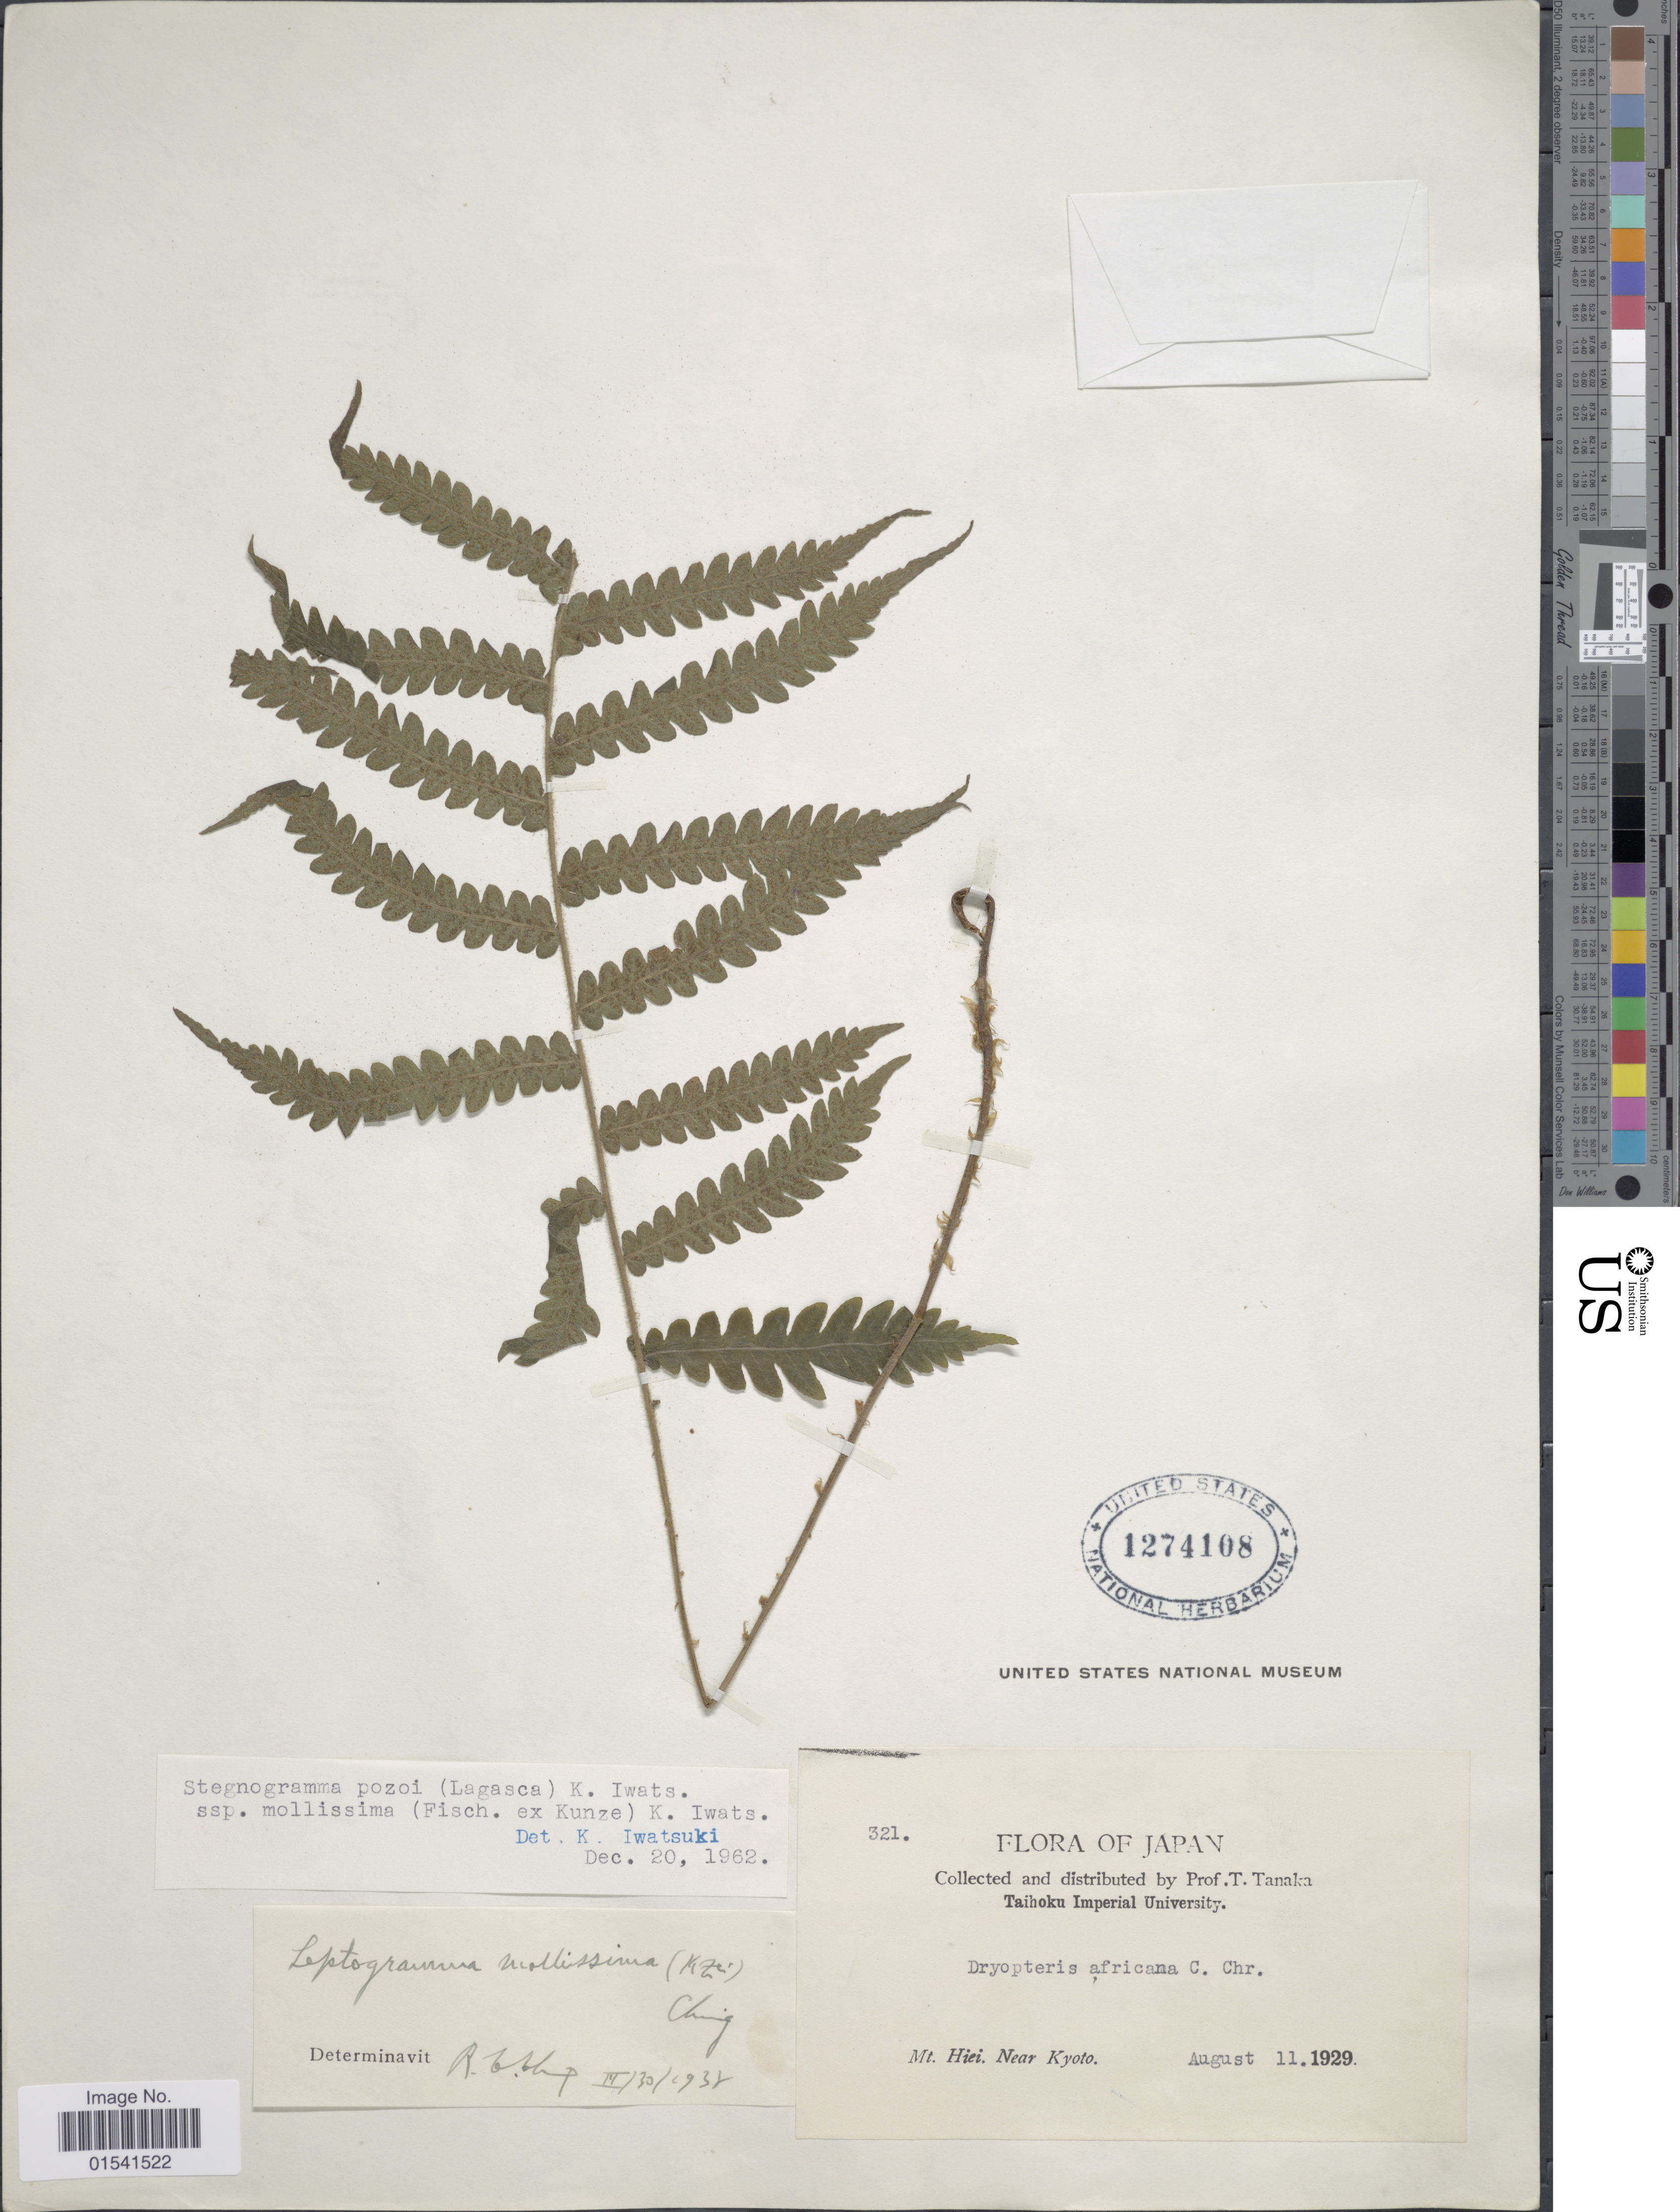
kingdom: Plantae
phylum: Tracheophyta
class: Polypodiopsida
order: Polypodiales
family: Thelypteridaceae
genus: Stegnogramma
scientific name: Stegnogramma mollissima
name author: (Fisch. ex Kunze) Fraser-Jenk.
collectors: T. Tanaka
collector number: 321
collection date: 1929-08-11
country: Japan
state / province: Kyoto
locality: Mt. Hiei. Near Kyoto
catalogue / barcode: US 1274108